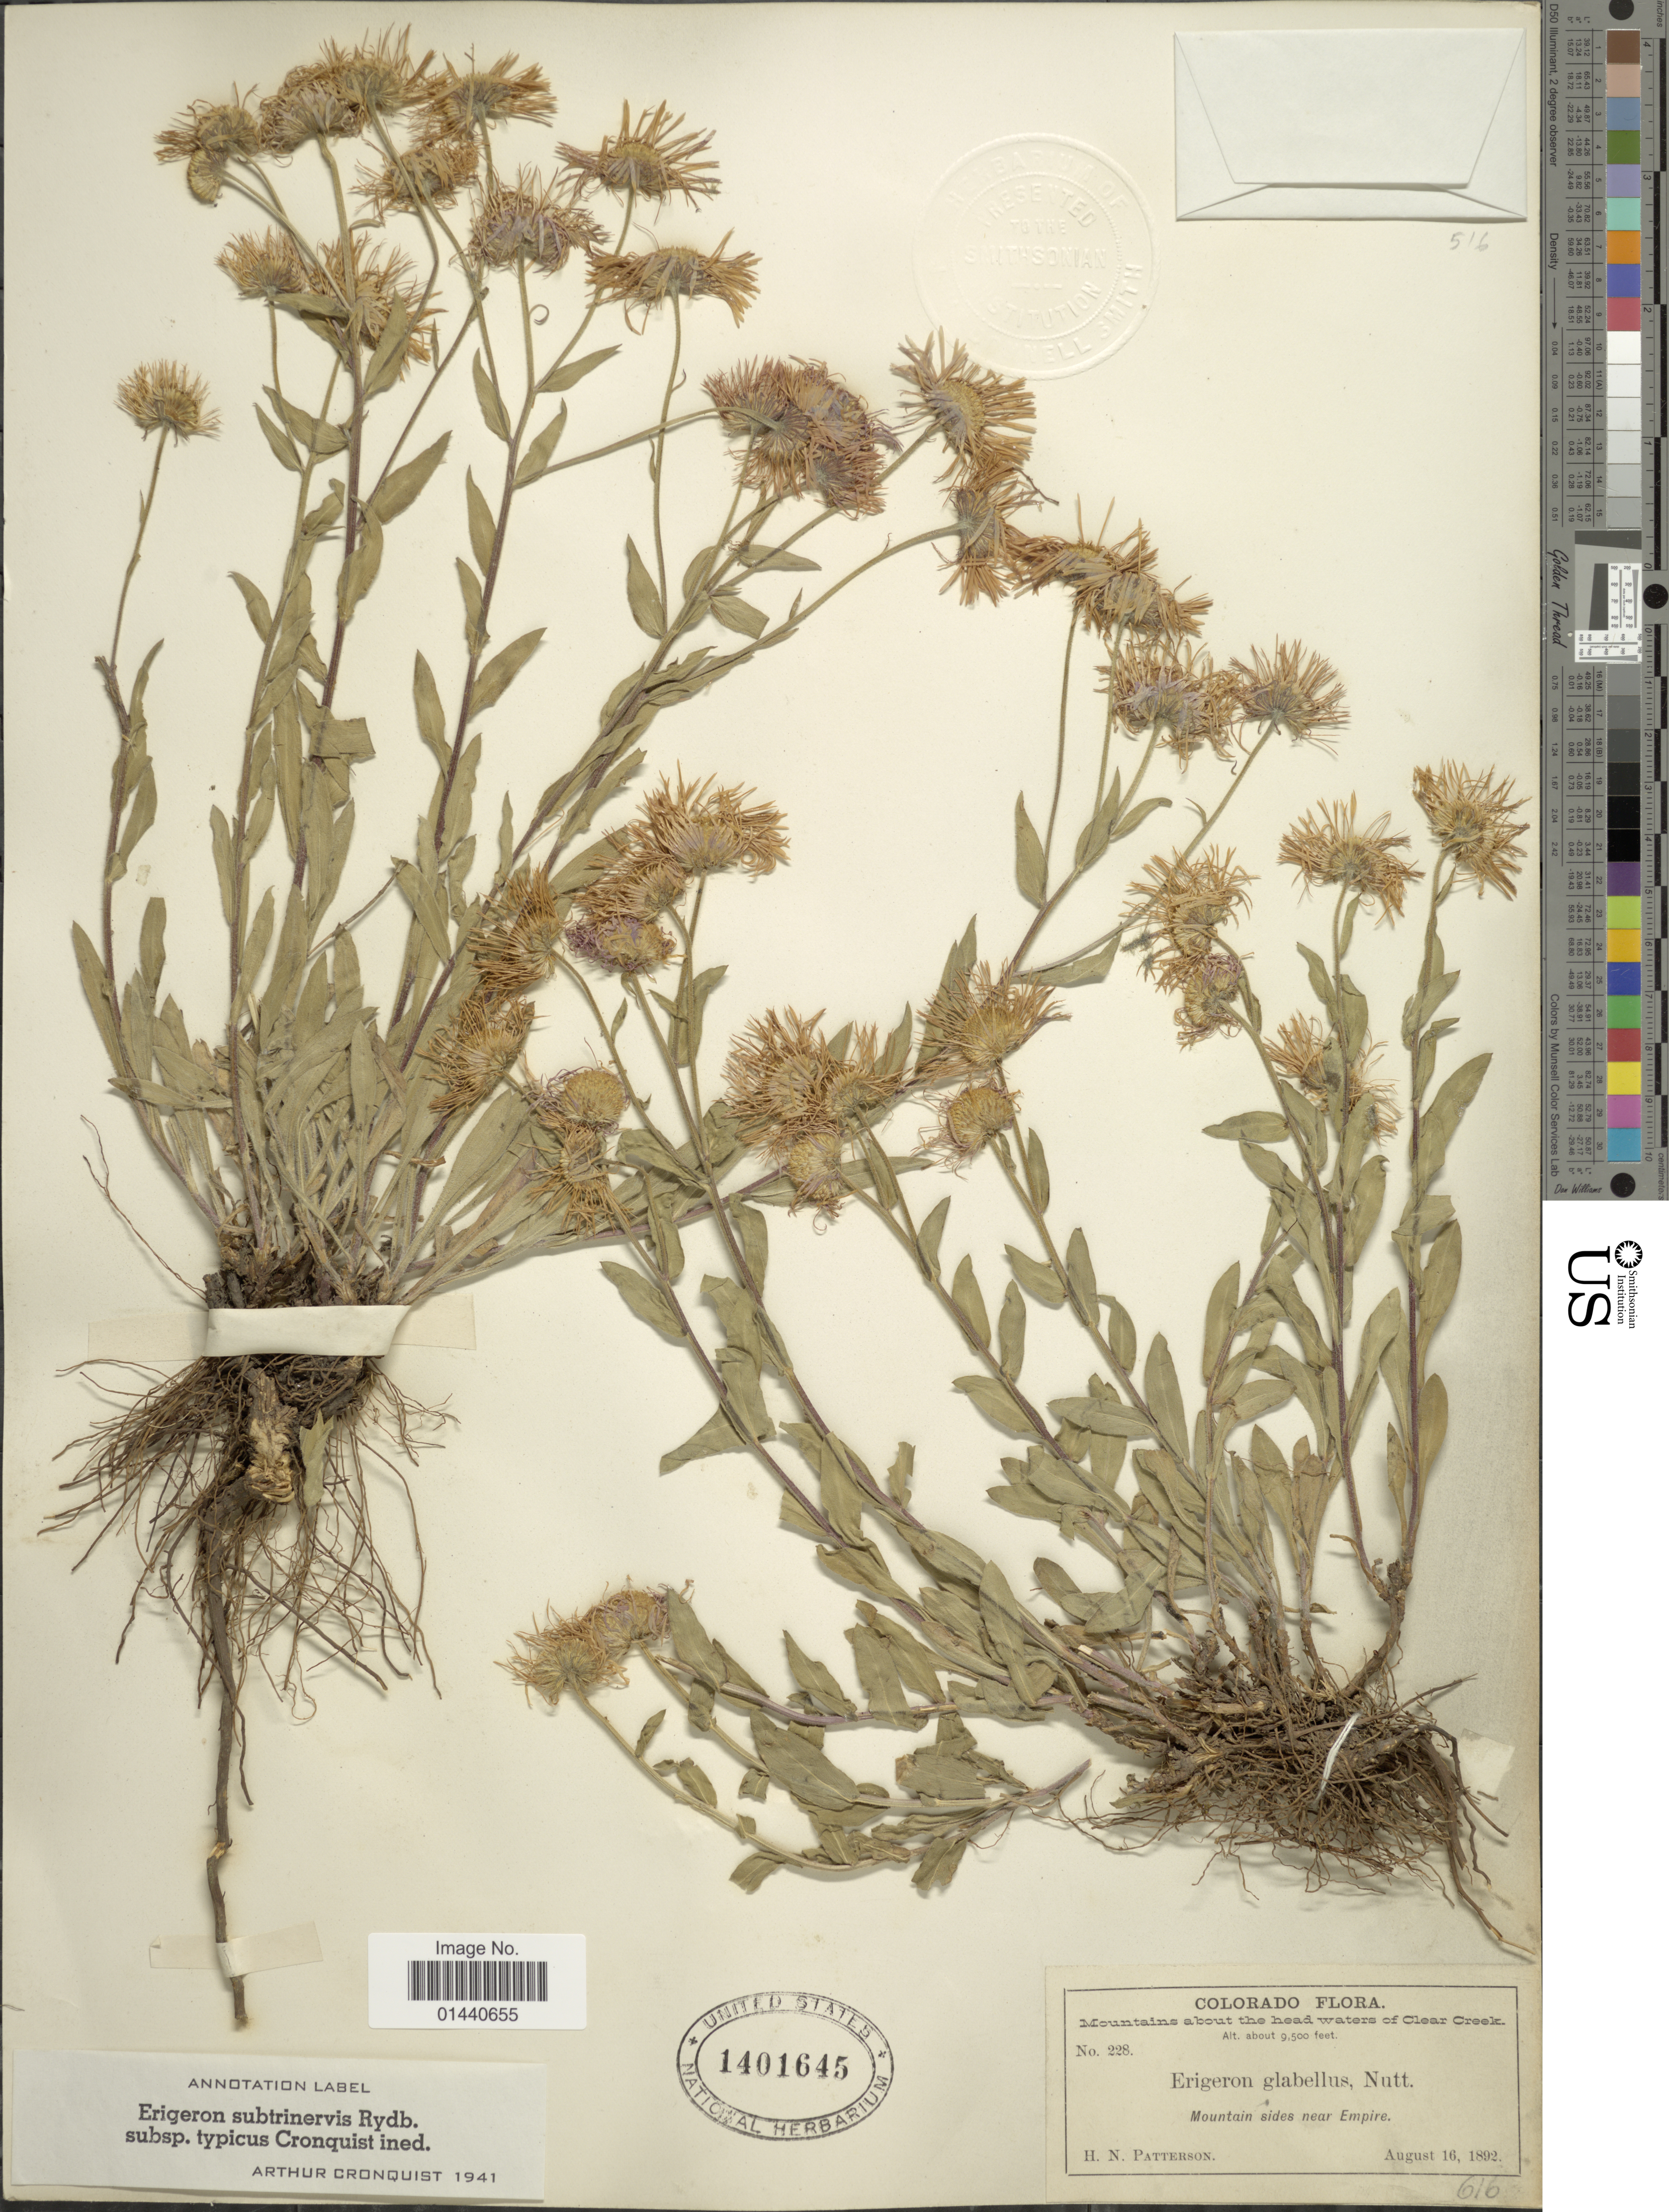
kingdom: Plantae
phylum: Tracheophyta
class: Magnoliopsida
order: Asterales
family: Asteraceae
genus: Erigeron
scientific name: Erigeron subtrinervis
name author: Rydb. ex Porter & Britton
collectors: H. N. Patterson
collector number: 228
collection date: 1892-08-16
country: United States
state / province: Colorado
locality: Mountains about the head waters of Clear Creek. Mountain sides near Empire.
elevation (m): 2896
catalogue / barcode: US 1401645